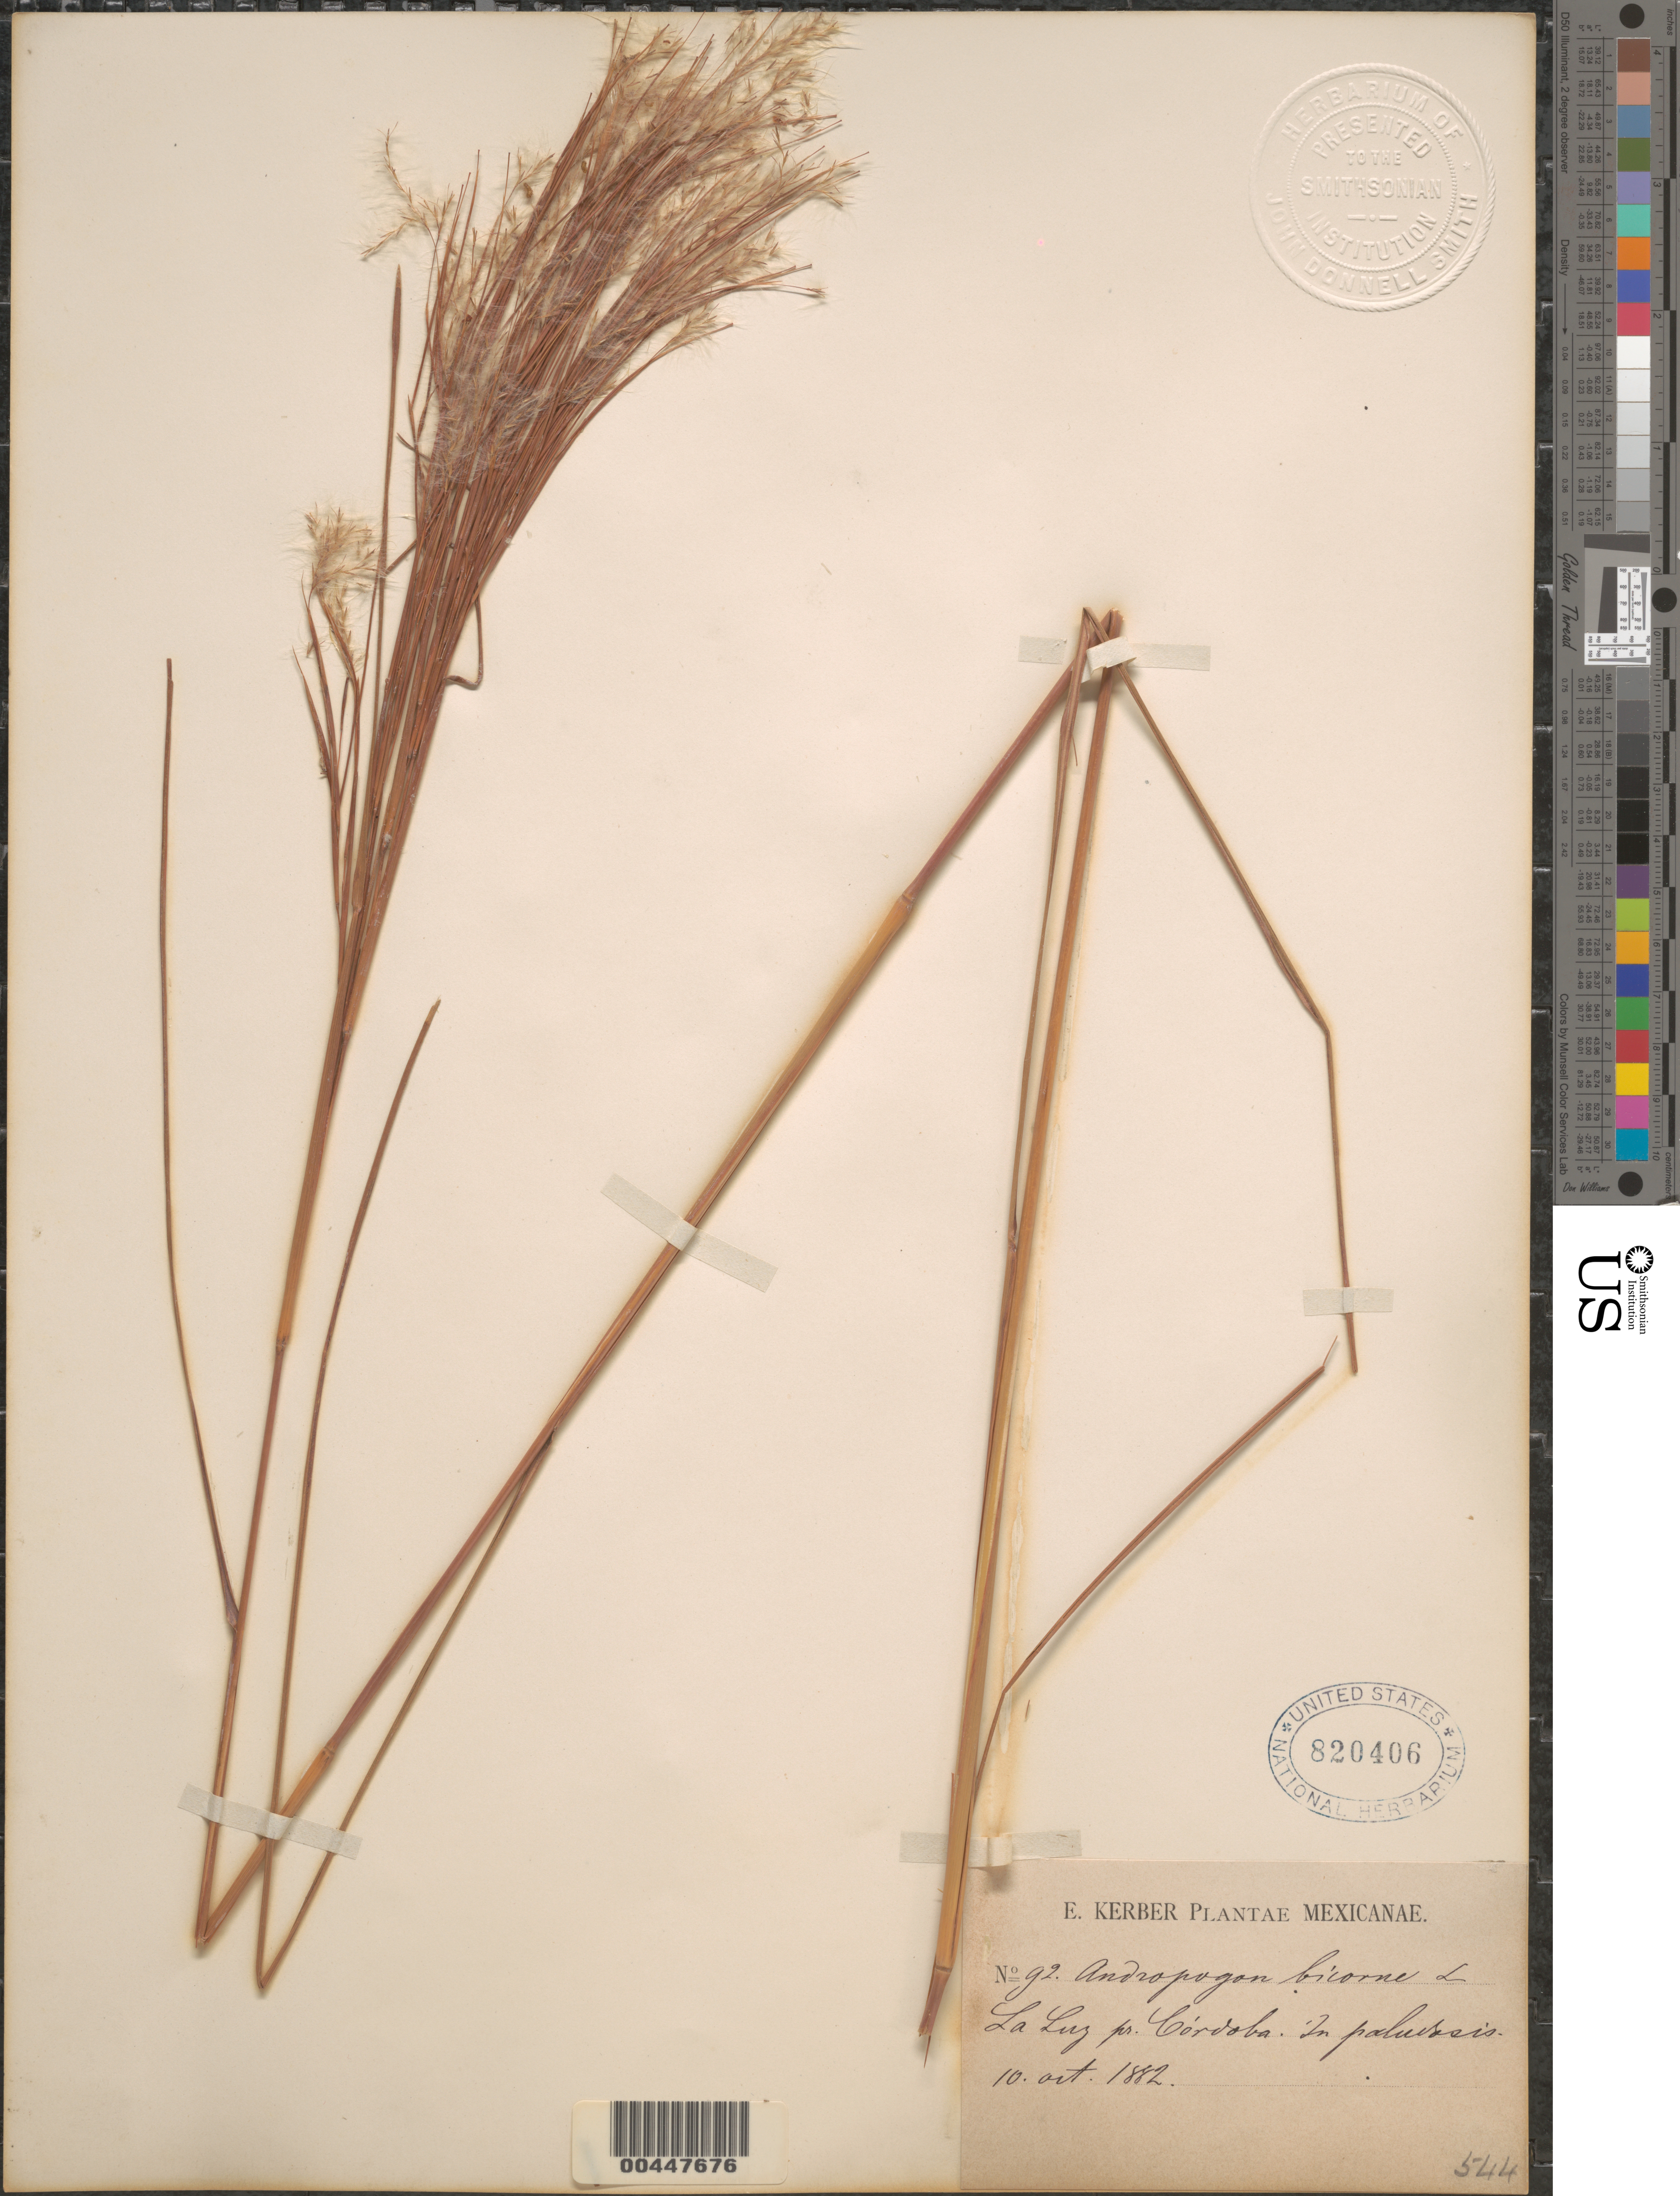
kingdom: Plantae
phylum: Tracheophyta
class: Liliopsida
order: Poales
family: Poaceae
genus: Andropogon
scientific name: Andropogon bicornis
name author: L.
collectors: E. Kerber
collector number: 92 (544)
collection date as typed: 10 Oct 1882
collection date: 1882-10-10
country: Mexico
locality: La Luz pr. Córdoba. In palustris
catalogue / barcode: US 820406